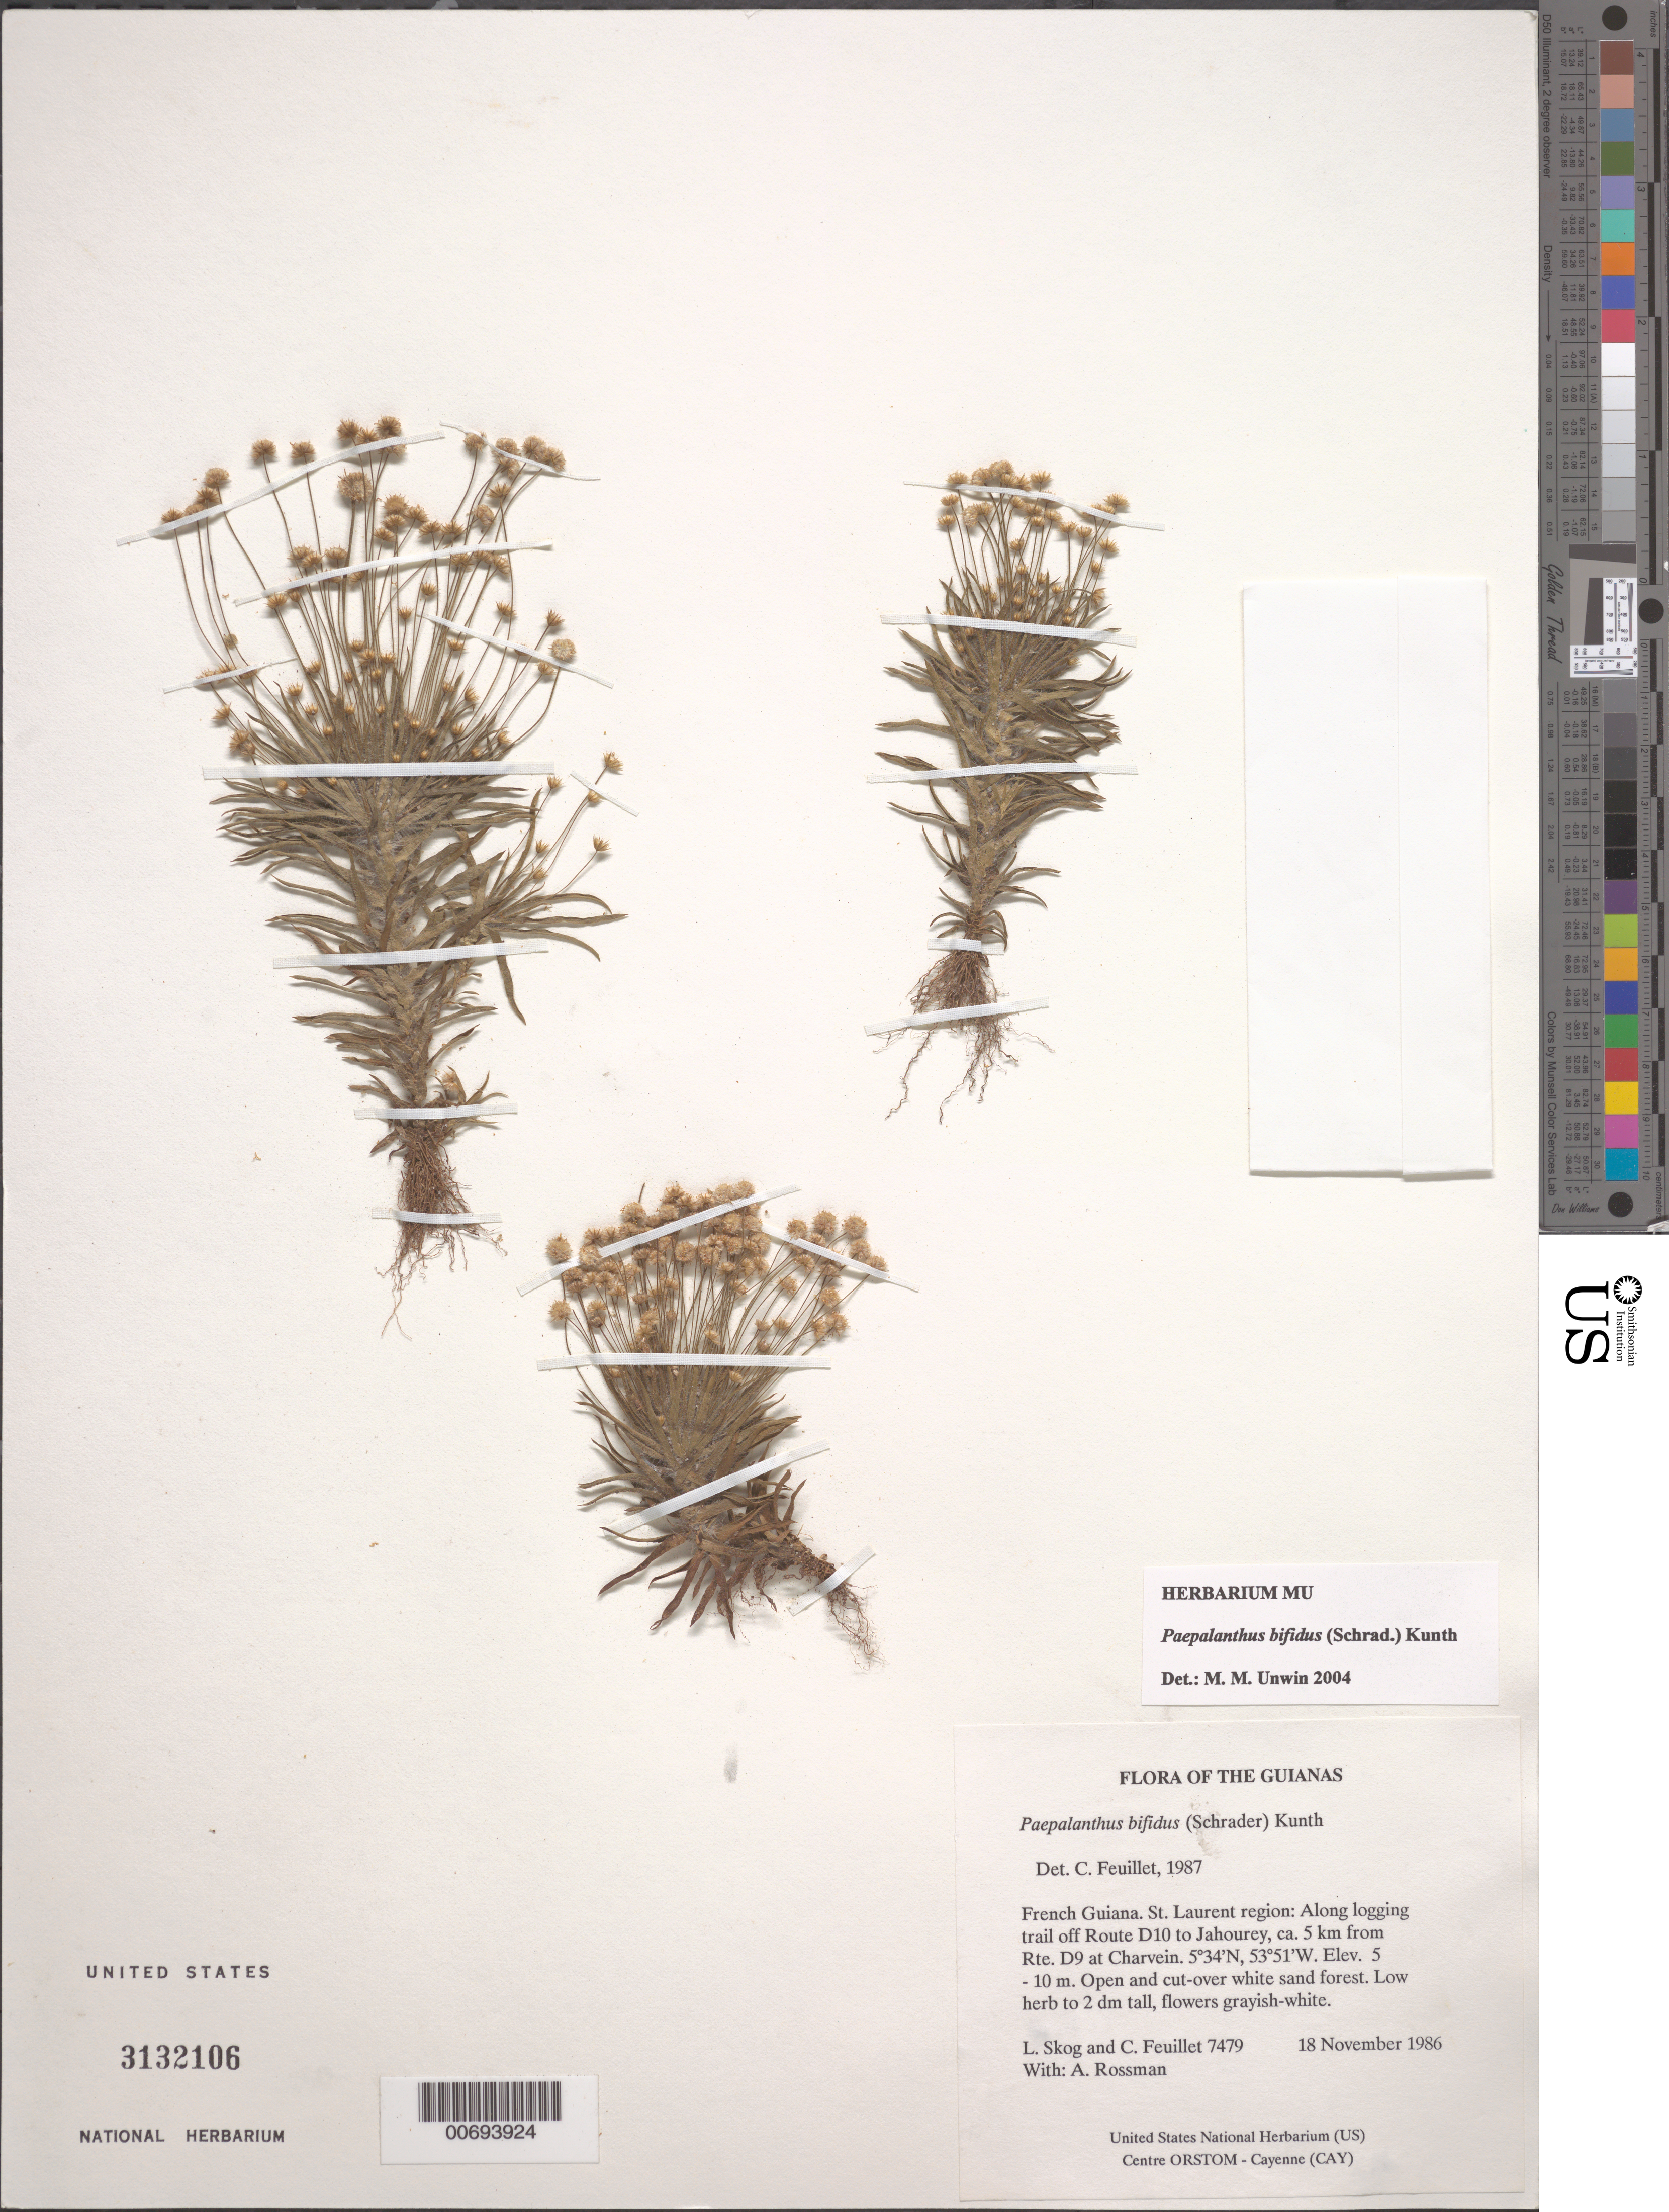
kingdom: Plantae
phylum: Tracheophyta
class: Liliopsida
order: Poales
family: Eriocaulaceae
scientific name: Giuliettia bifida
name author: (Schrad.) Andrino & Sano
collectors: L. E. Skog, C. Feuillet & A. Rossman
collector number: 7479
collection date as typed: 18 November 1986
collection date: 1986-11-18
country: French Guiana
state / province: Saint-Laurent-du-Maroni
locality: Along logging trail off Route D10 to Jahourney, ±5 km from Rte. D9 at Charvein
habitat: Open and cut-over white sand forest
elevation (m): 5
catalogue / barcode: US 3132106